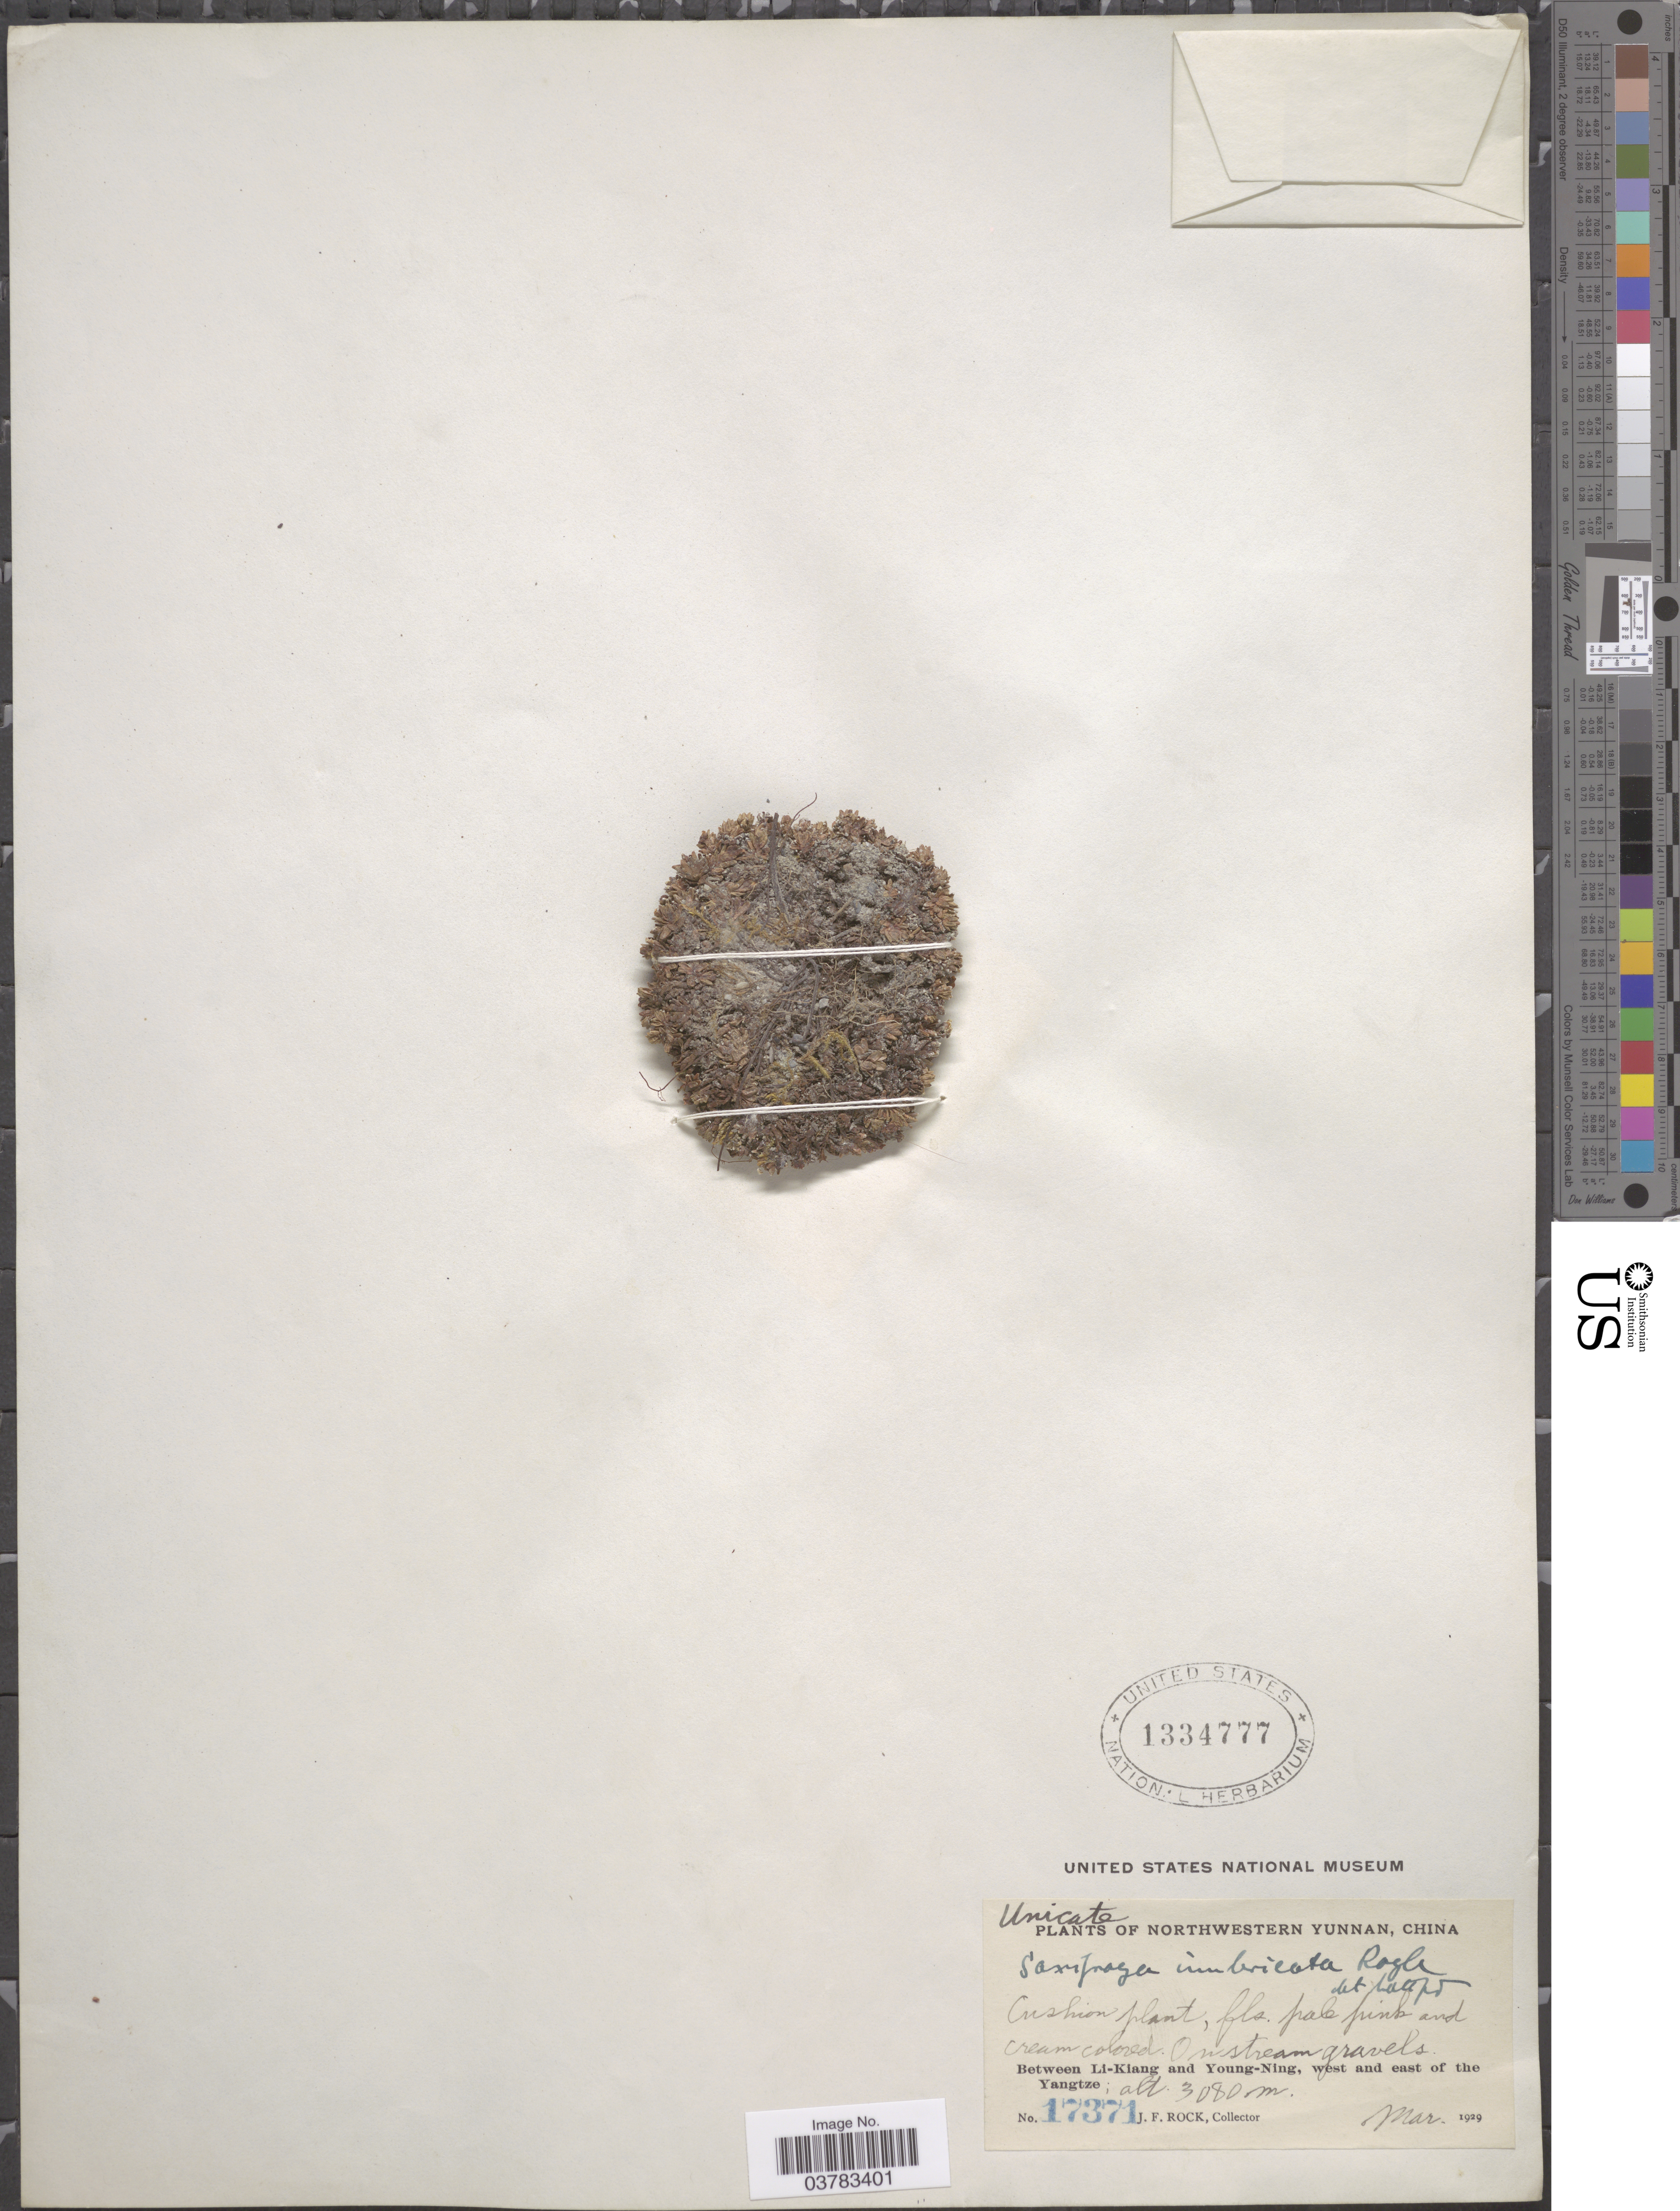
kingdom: Plantae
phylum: Tracheophyta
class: Magnoliopsida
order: Saxifragales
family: Saxifragaceae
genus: Saxifraga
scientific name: Saxifraga imbricata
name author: Lam.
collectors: J. Rock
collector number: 17371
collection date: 1929-03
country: China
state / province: Yunnan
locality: Northwestern Yunnan. Between Li-Kiang and Young-Ning, west and east of the Yangtze.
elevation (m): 3080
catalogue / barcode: US 1334777